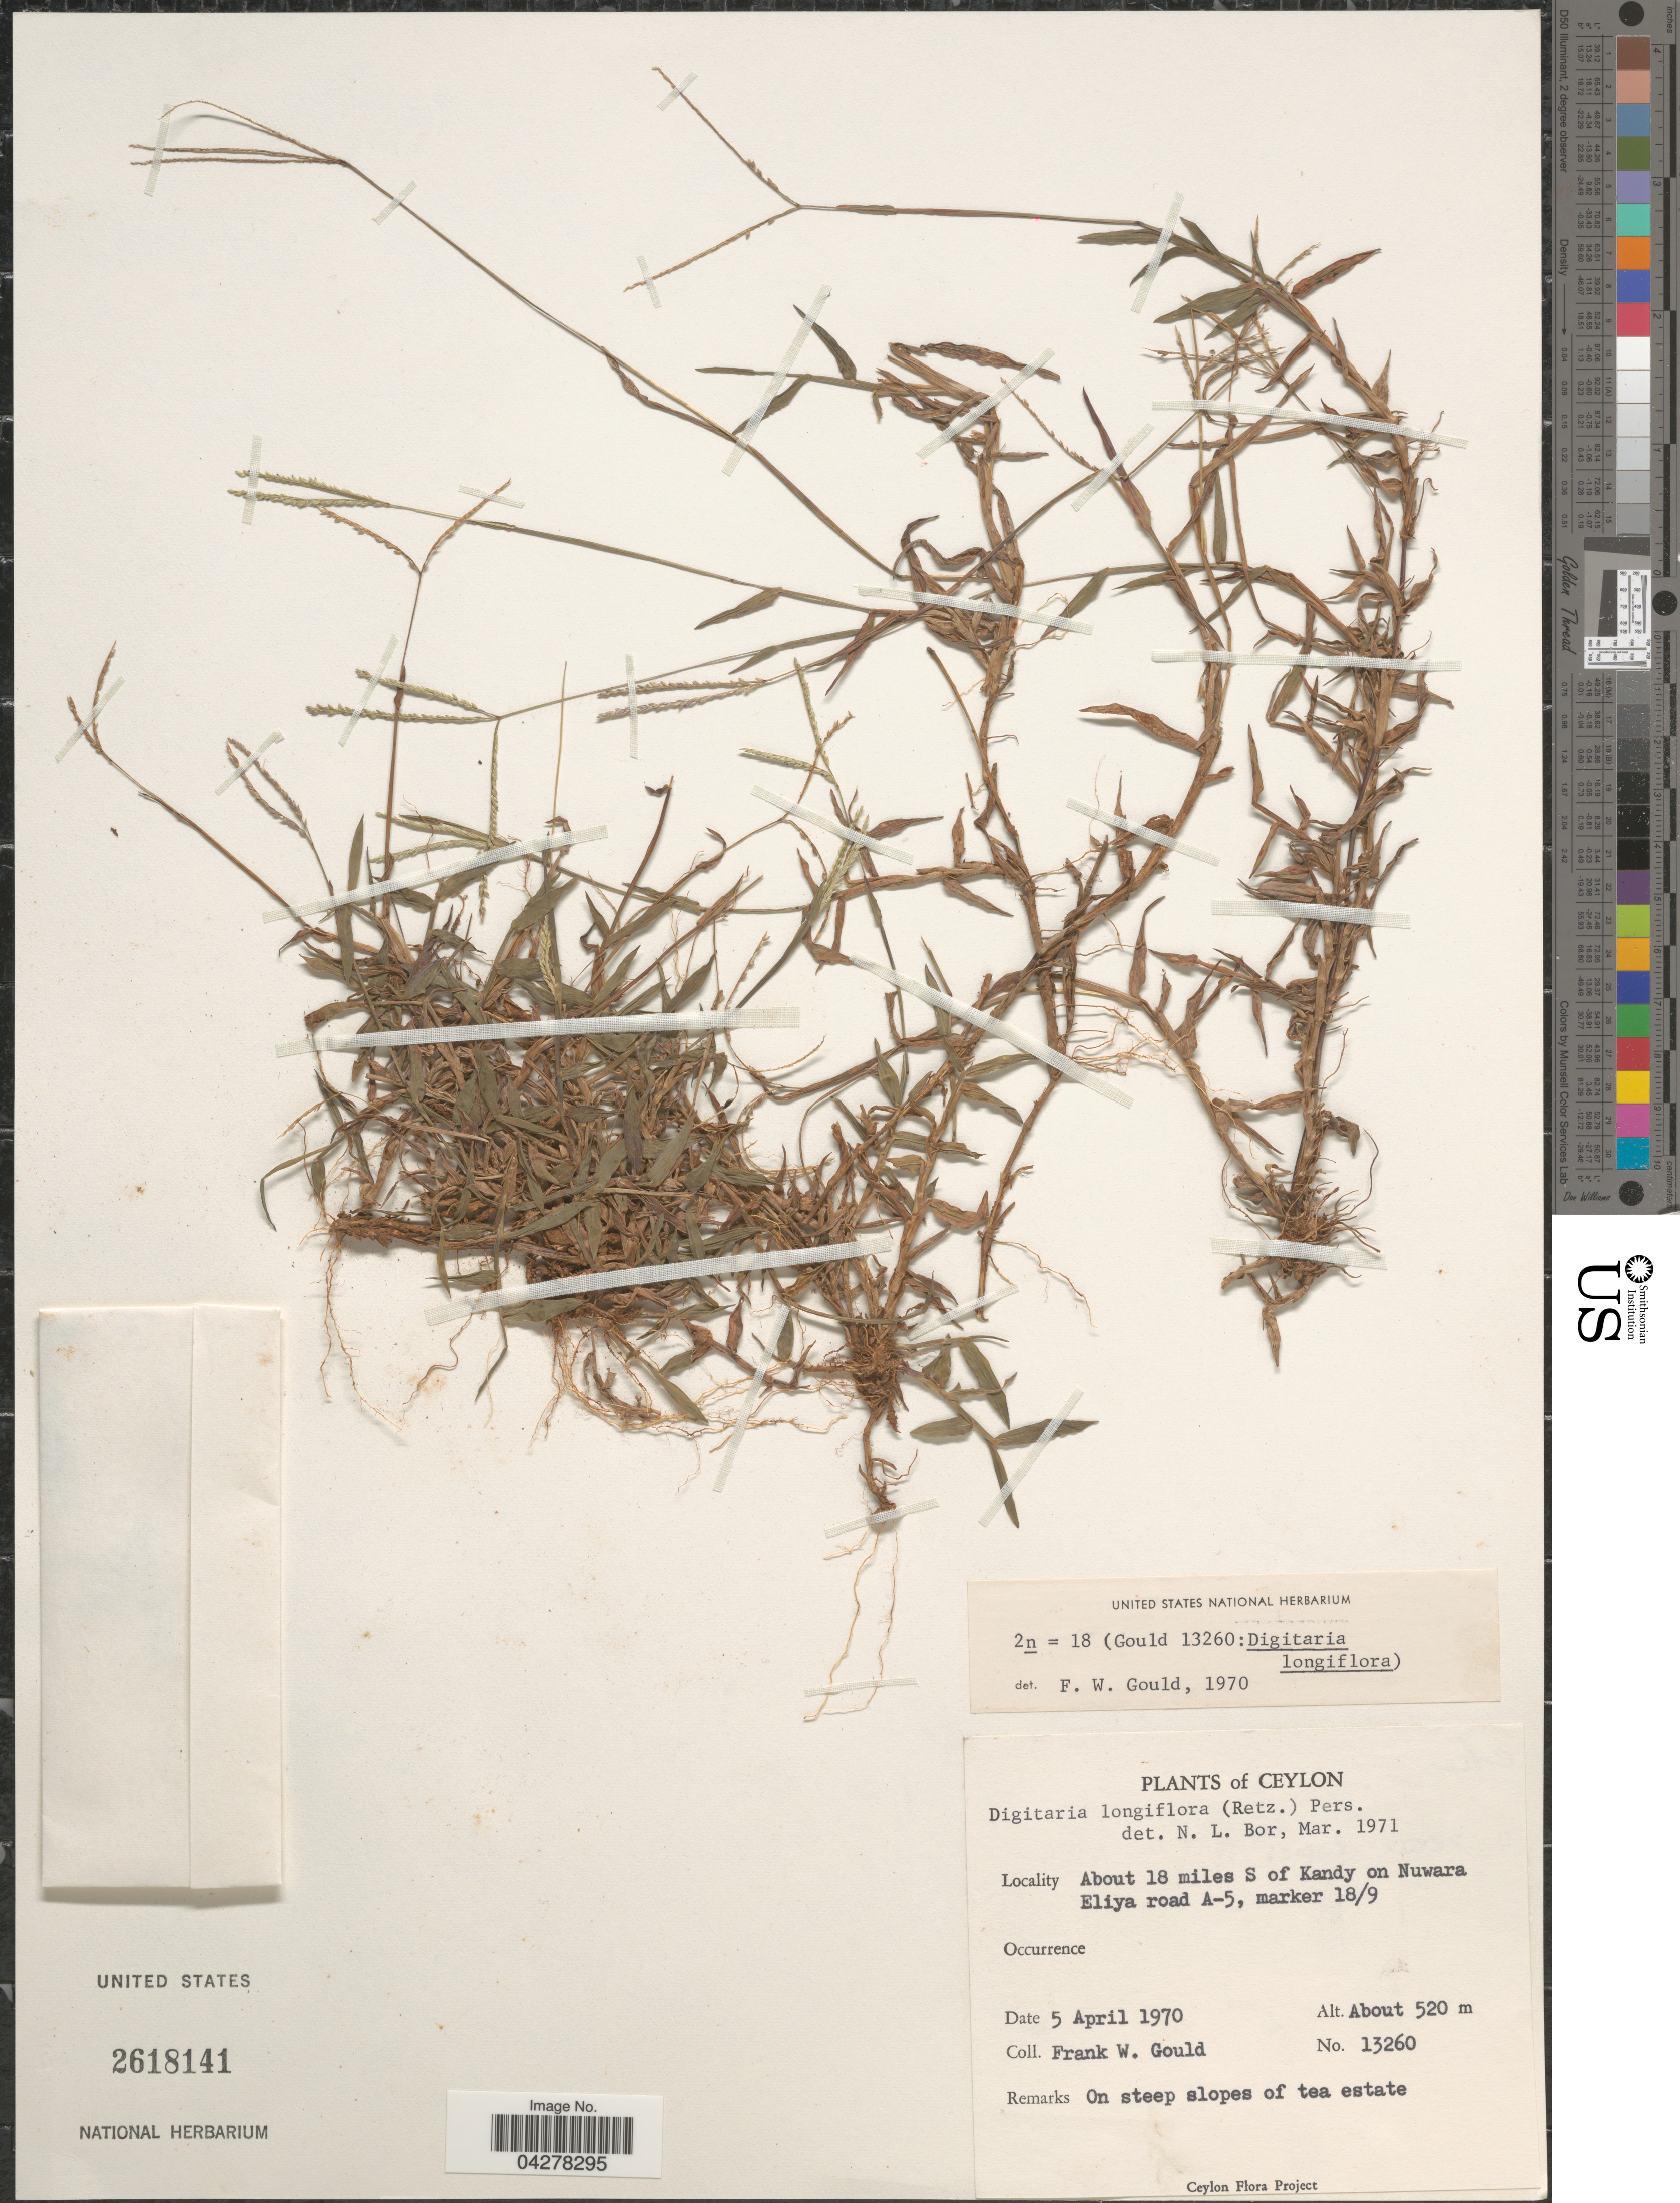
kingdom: Plantae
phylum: Tracheophyta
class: Liliopsida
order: Poales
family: Poaceae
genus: Digitaria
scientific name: Digitaria longiflora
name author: (Retz.) Pers.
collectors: F. W. Gould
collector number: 13260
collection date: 1970-04-05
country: Sri Lanka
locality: Ceylon. About 18 miles S of Kandy on Nuwara Eliya road, A-5, marker 18/9. On steep slopes of tea estate.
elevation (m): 520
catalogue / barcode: US 2618141